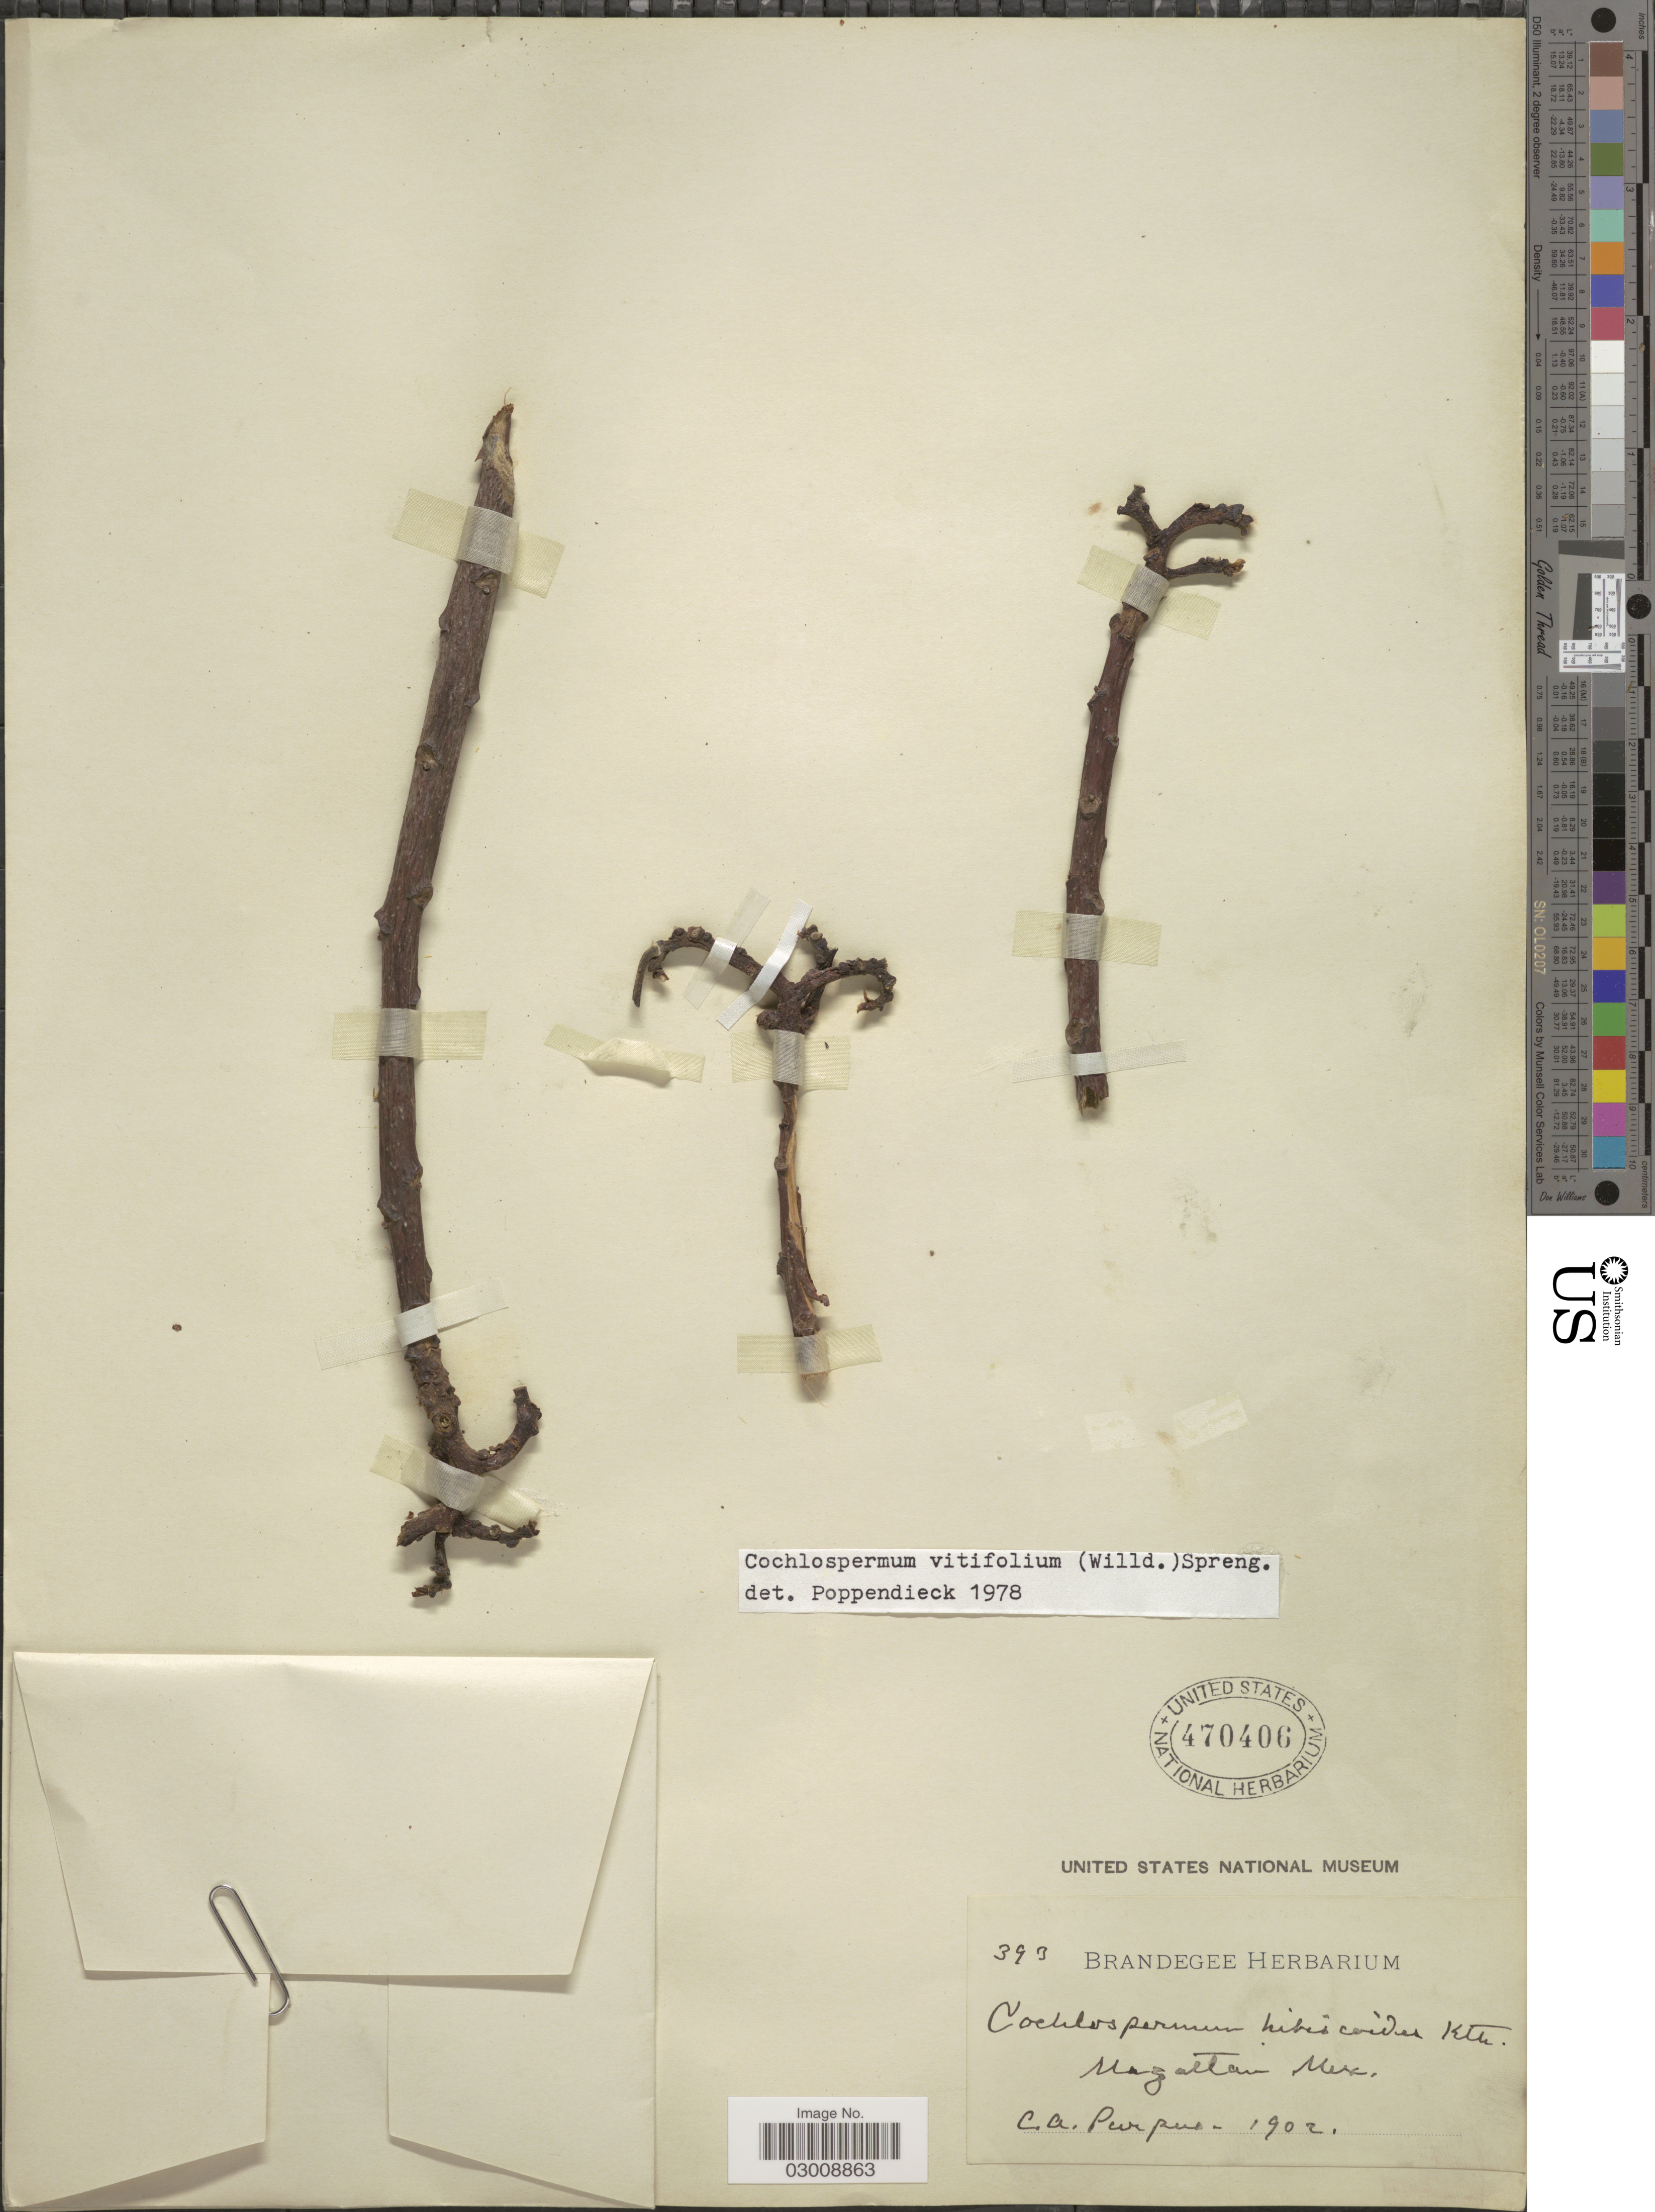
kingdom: Plantae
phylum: Tracheophyta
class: Magnoliopsida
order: Malvales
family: Cochlospermaceae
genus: Cochlospermum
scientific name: Cochlospermum vitifolium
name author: (Willd.) Spreng.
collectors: C. A. Purpus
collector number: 393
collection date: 1902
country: Mexico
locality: Mazatlan. Mex.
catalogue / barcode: US 470406